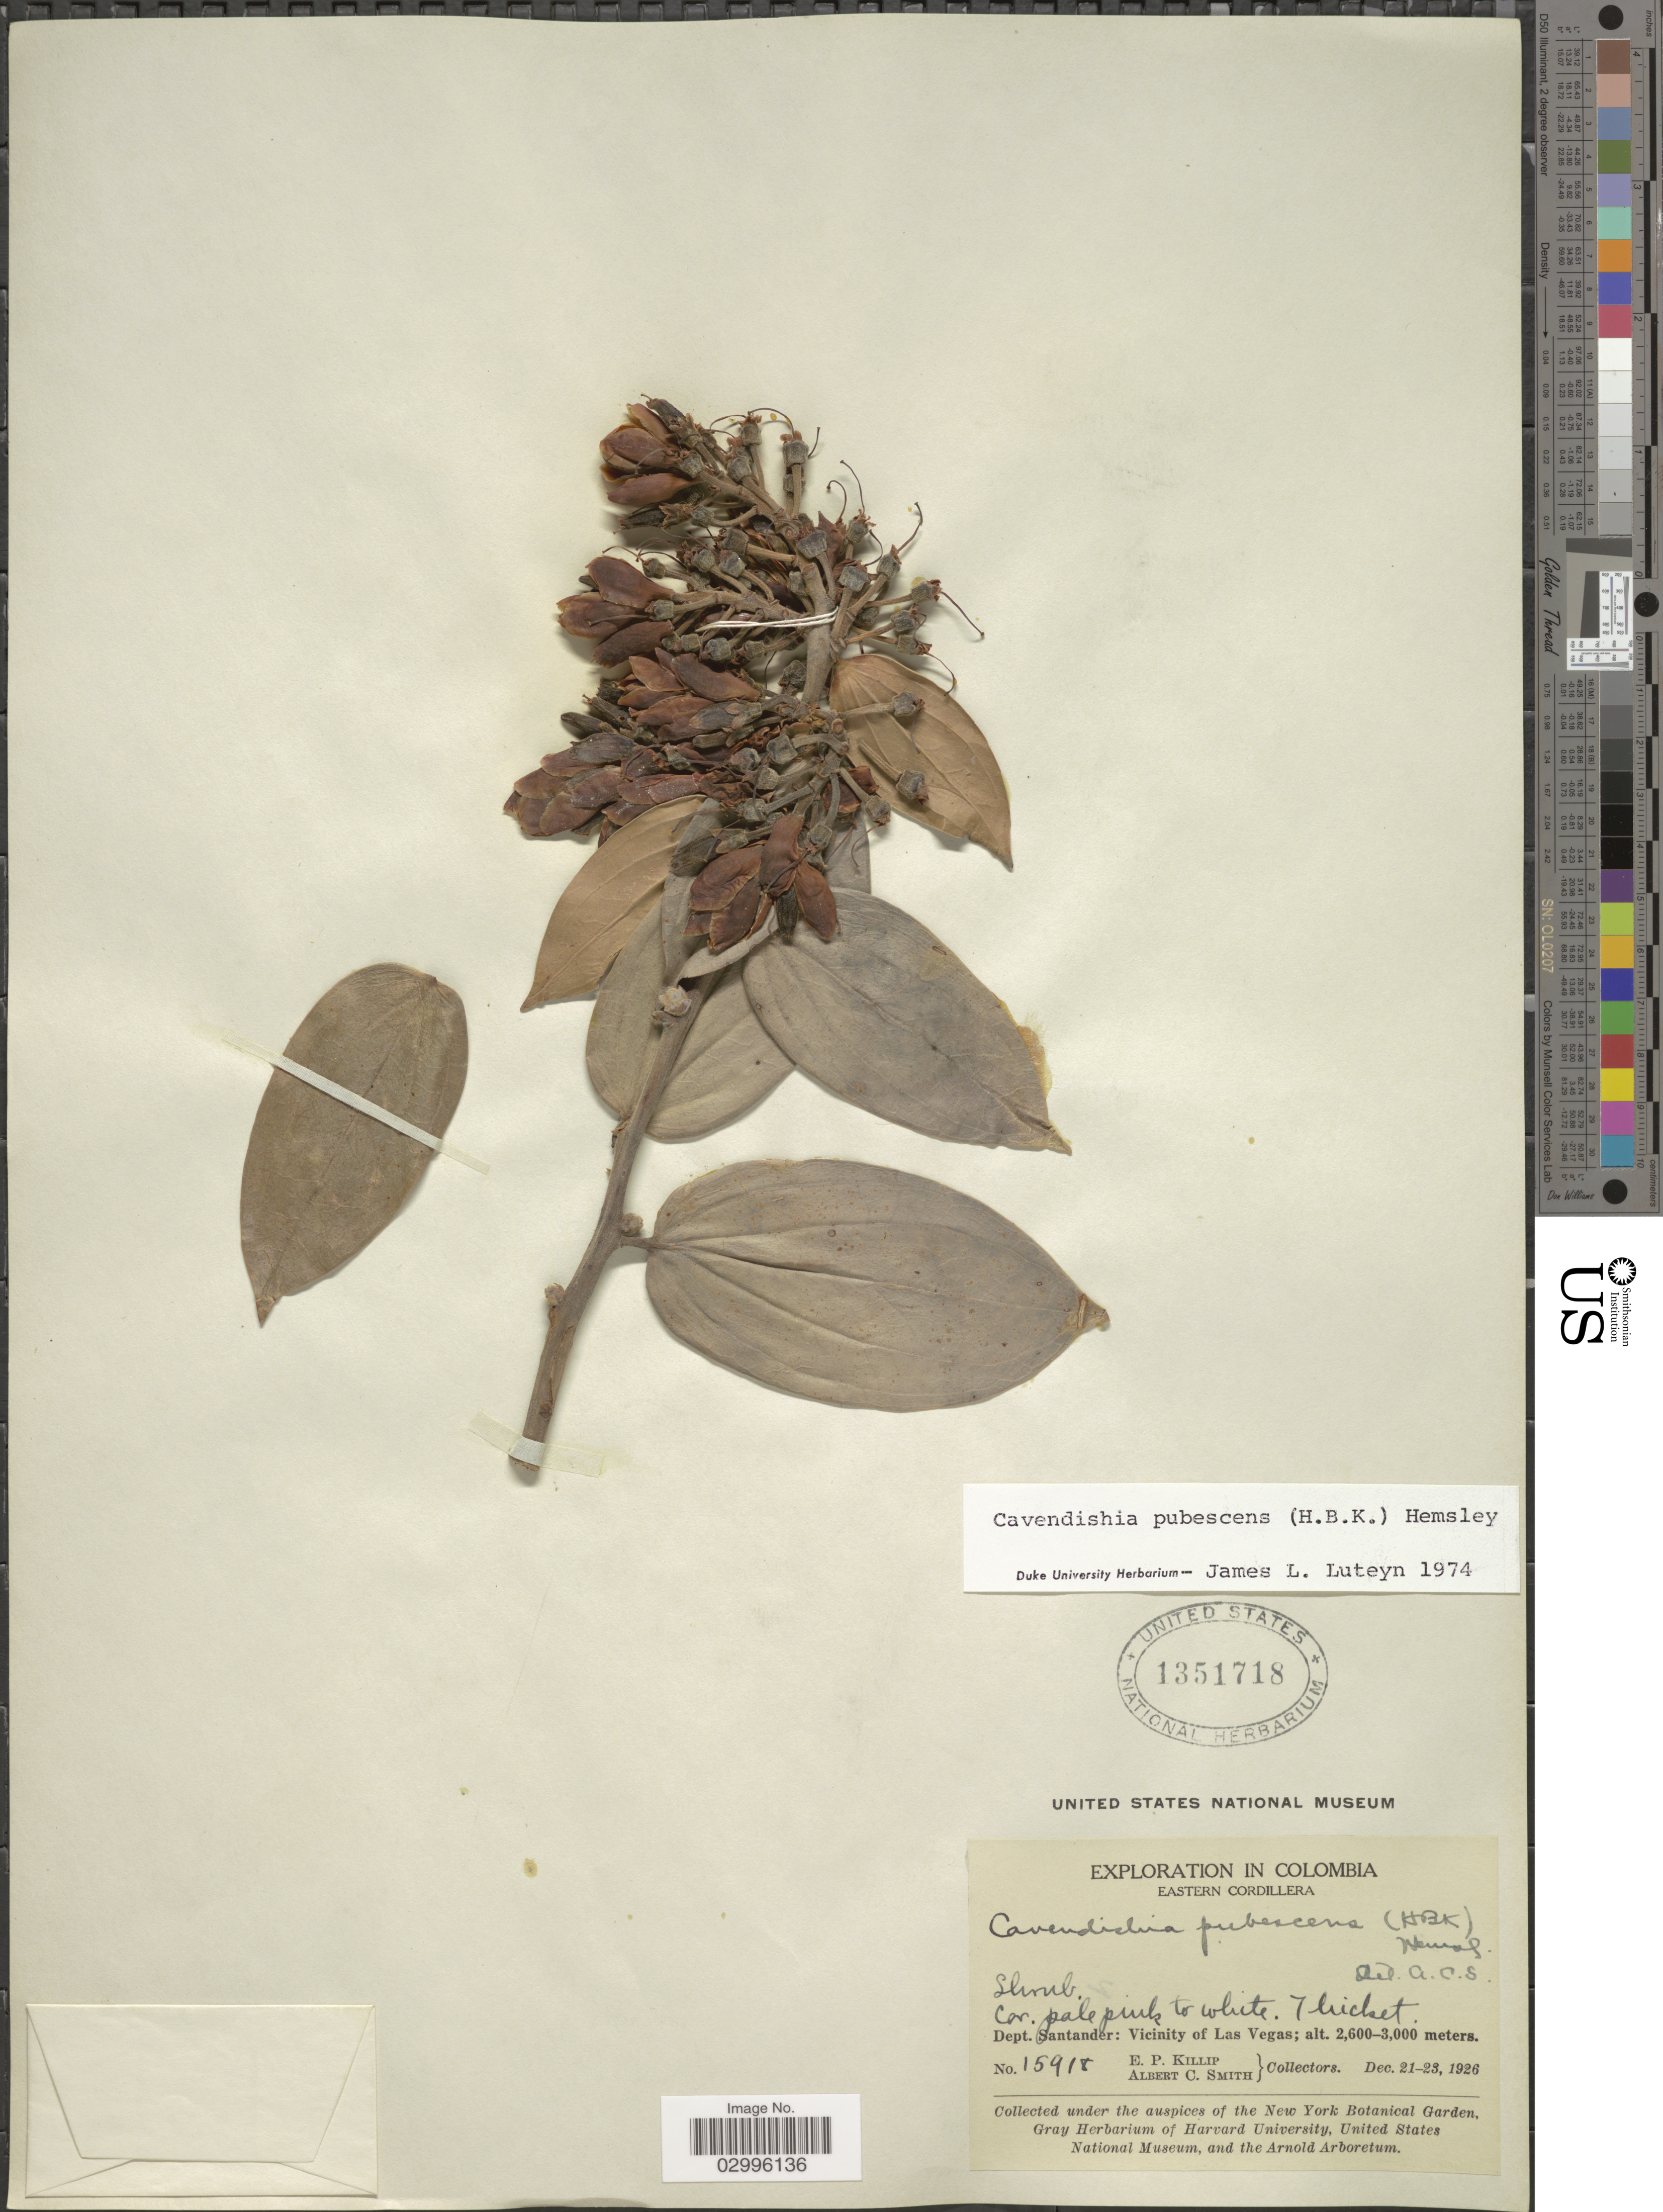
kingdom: Plantae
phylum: Tracheophyta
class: Magnoliopsida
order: Ericales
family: Ericaceae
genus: Cavendishia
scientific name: Cavendishia pubescens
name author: (Kunth) Hemsl.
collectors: E. P. Killip & A. C. Smith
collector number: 15918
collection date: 1926-12-21/1926-12-23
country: Colombia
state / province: Santander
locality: Eastern Cordillera. Dept. Santander: Vicinity of Las Vegas.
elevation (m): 2600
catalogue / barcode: US 1351718